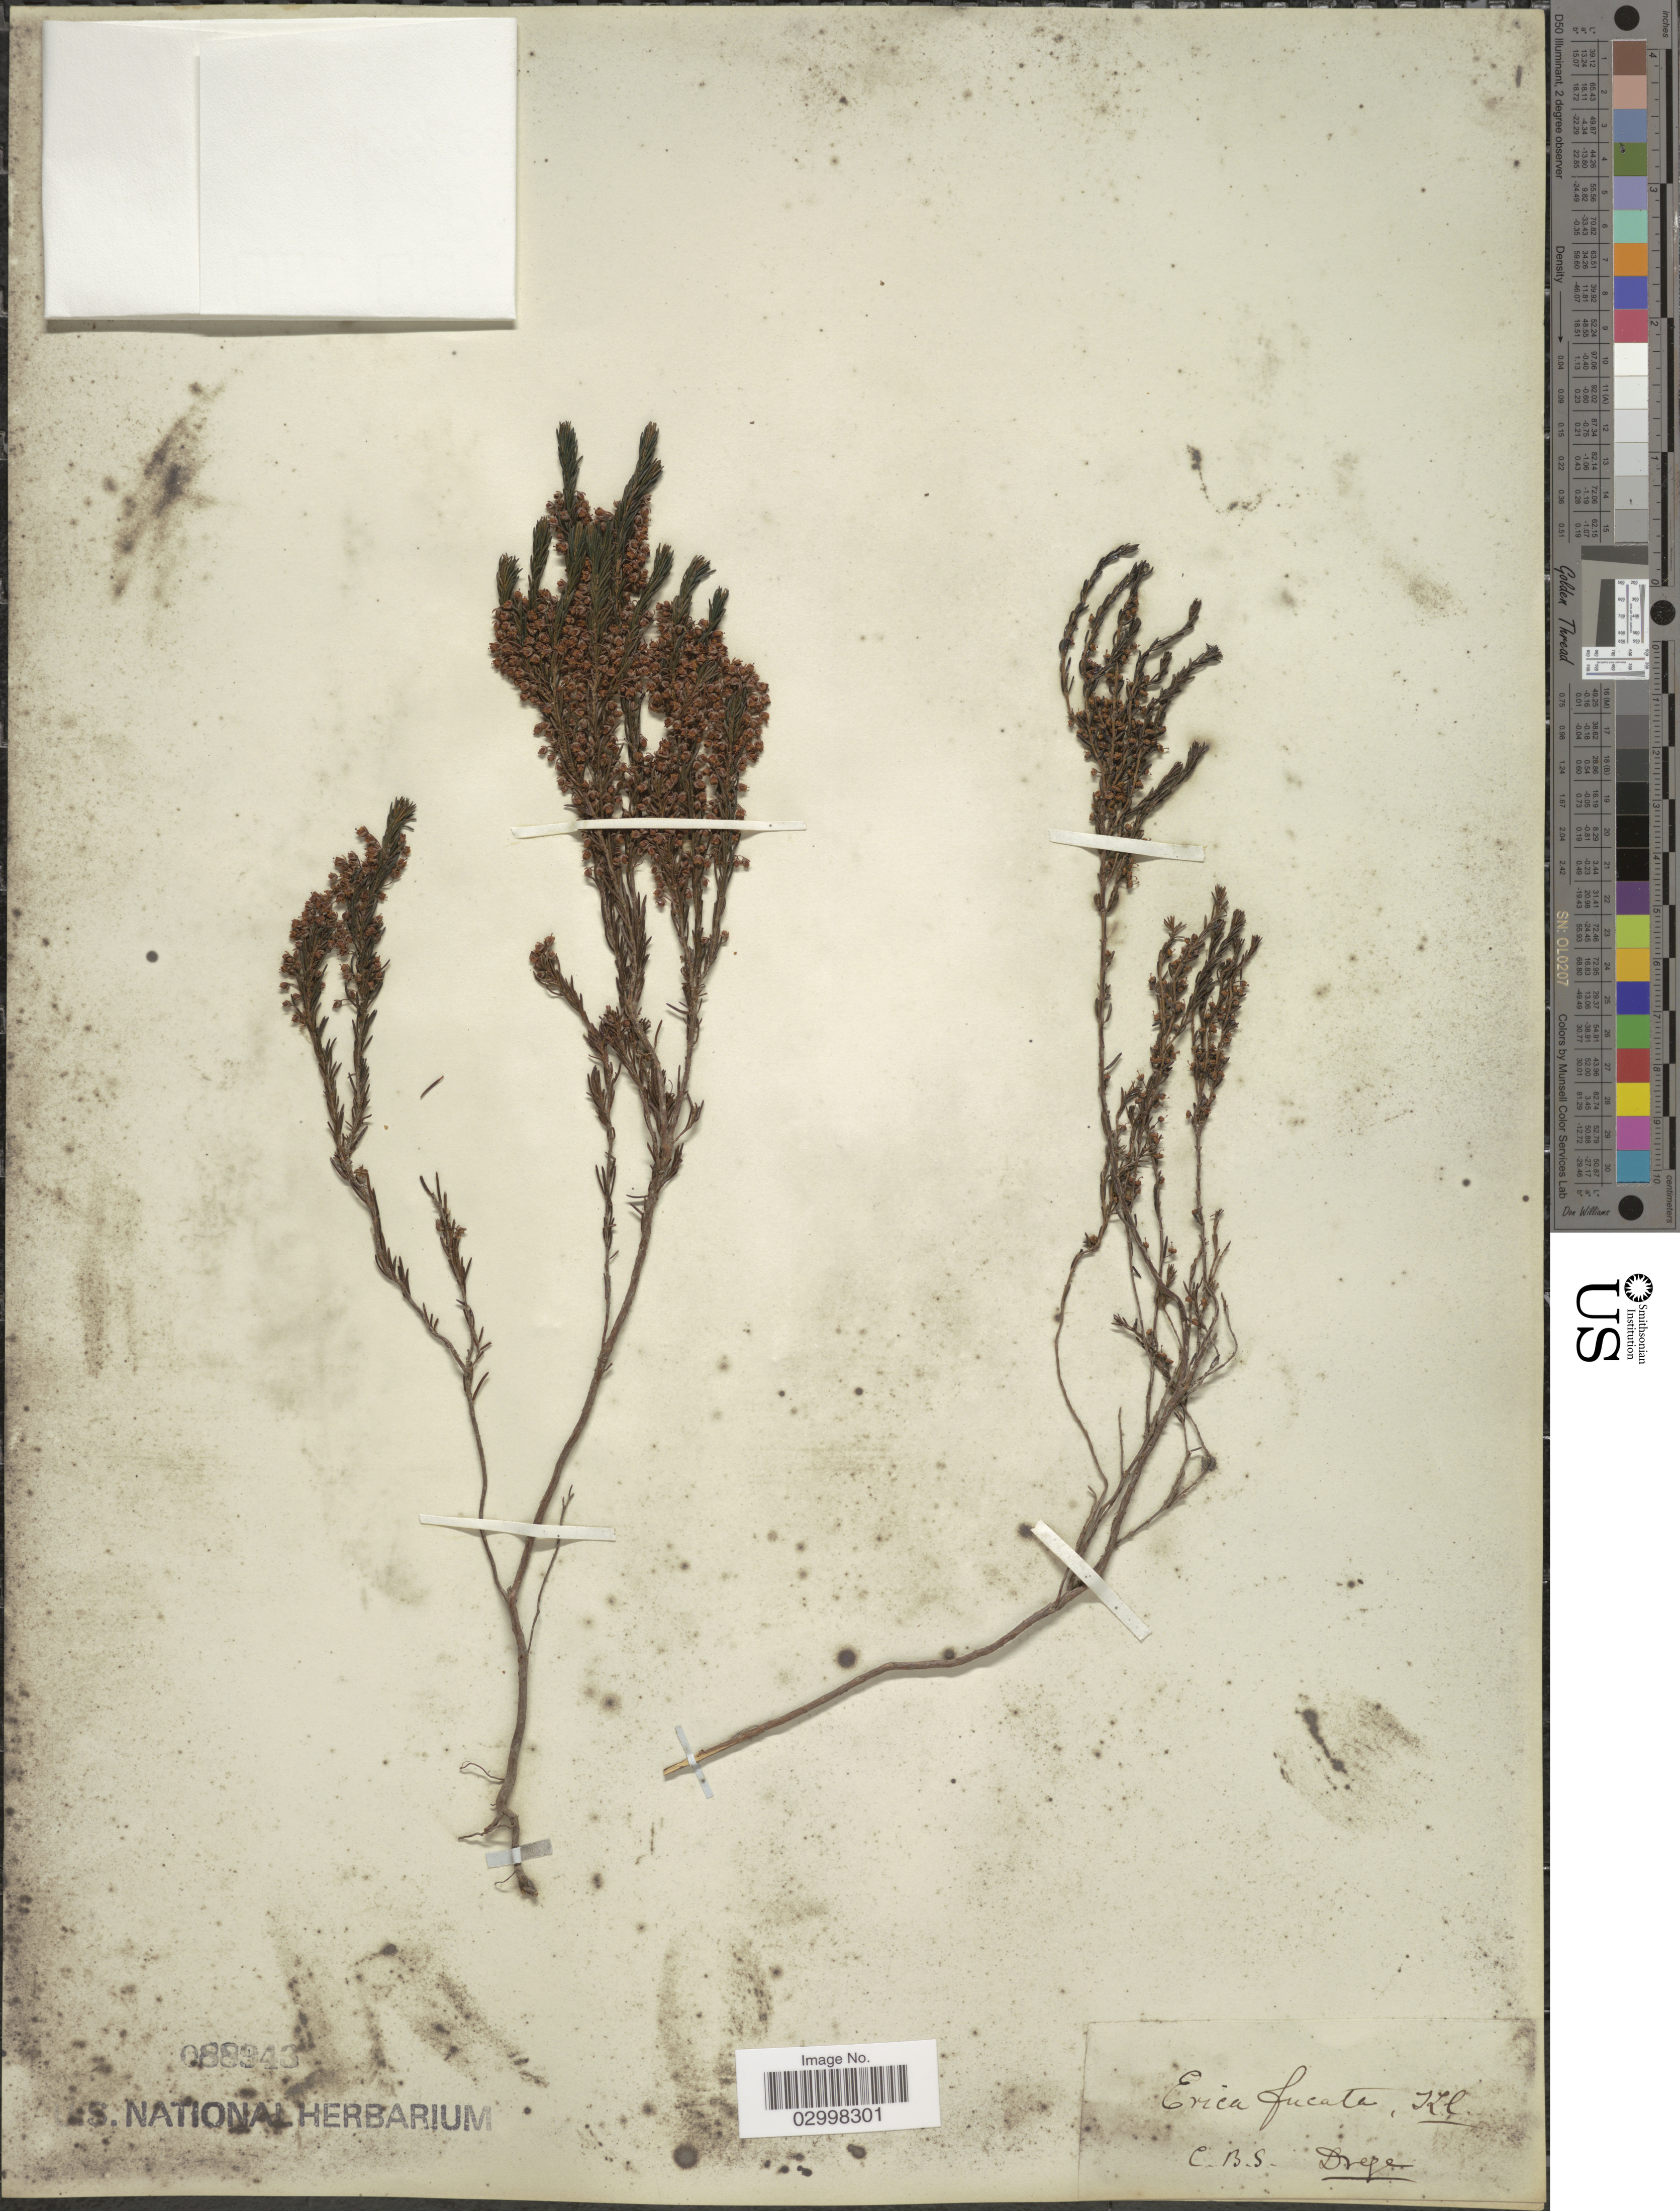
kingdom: Plantae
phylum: Tracheophyta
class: Magnoliopsida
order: Ericales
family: Ericaceae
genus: Erica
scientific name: Erica fuscata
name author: F. Dietr. ex Steud.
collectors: Drege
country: South Africa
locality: C. B. S. [=Caput Bona Spei, Cape of Good Hope]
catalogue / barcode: US 88943